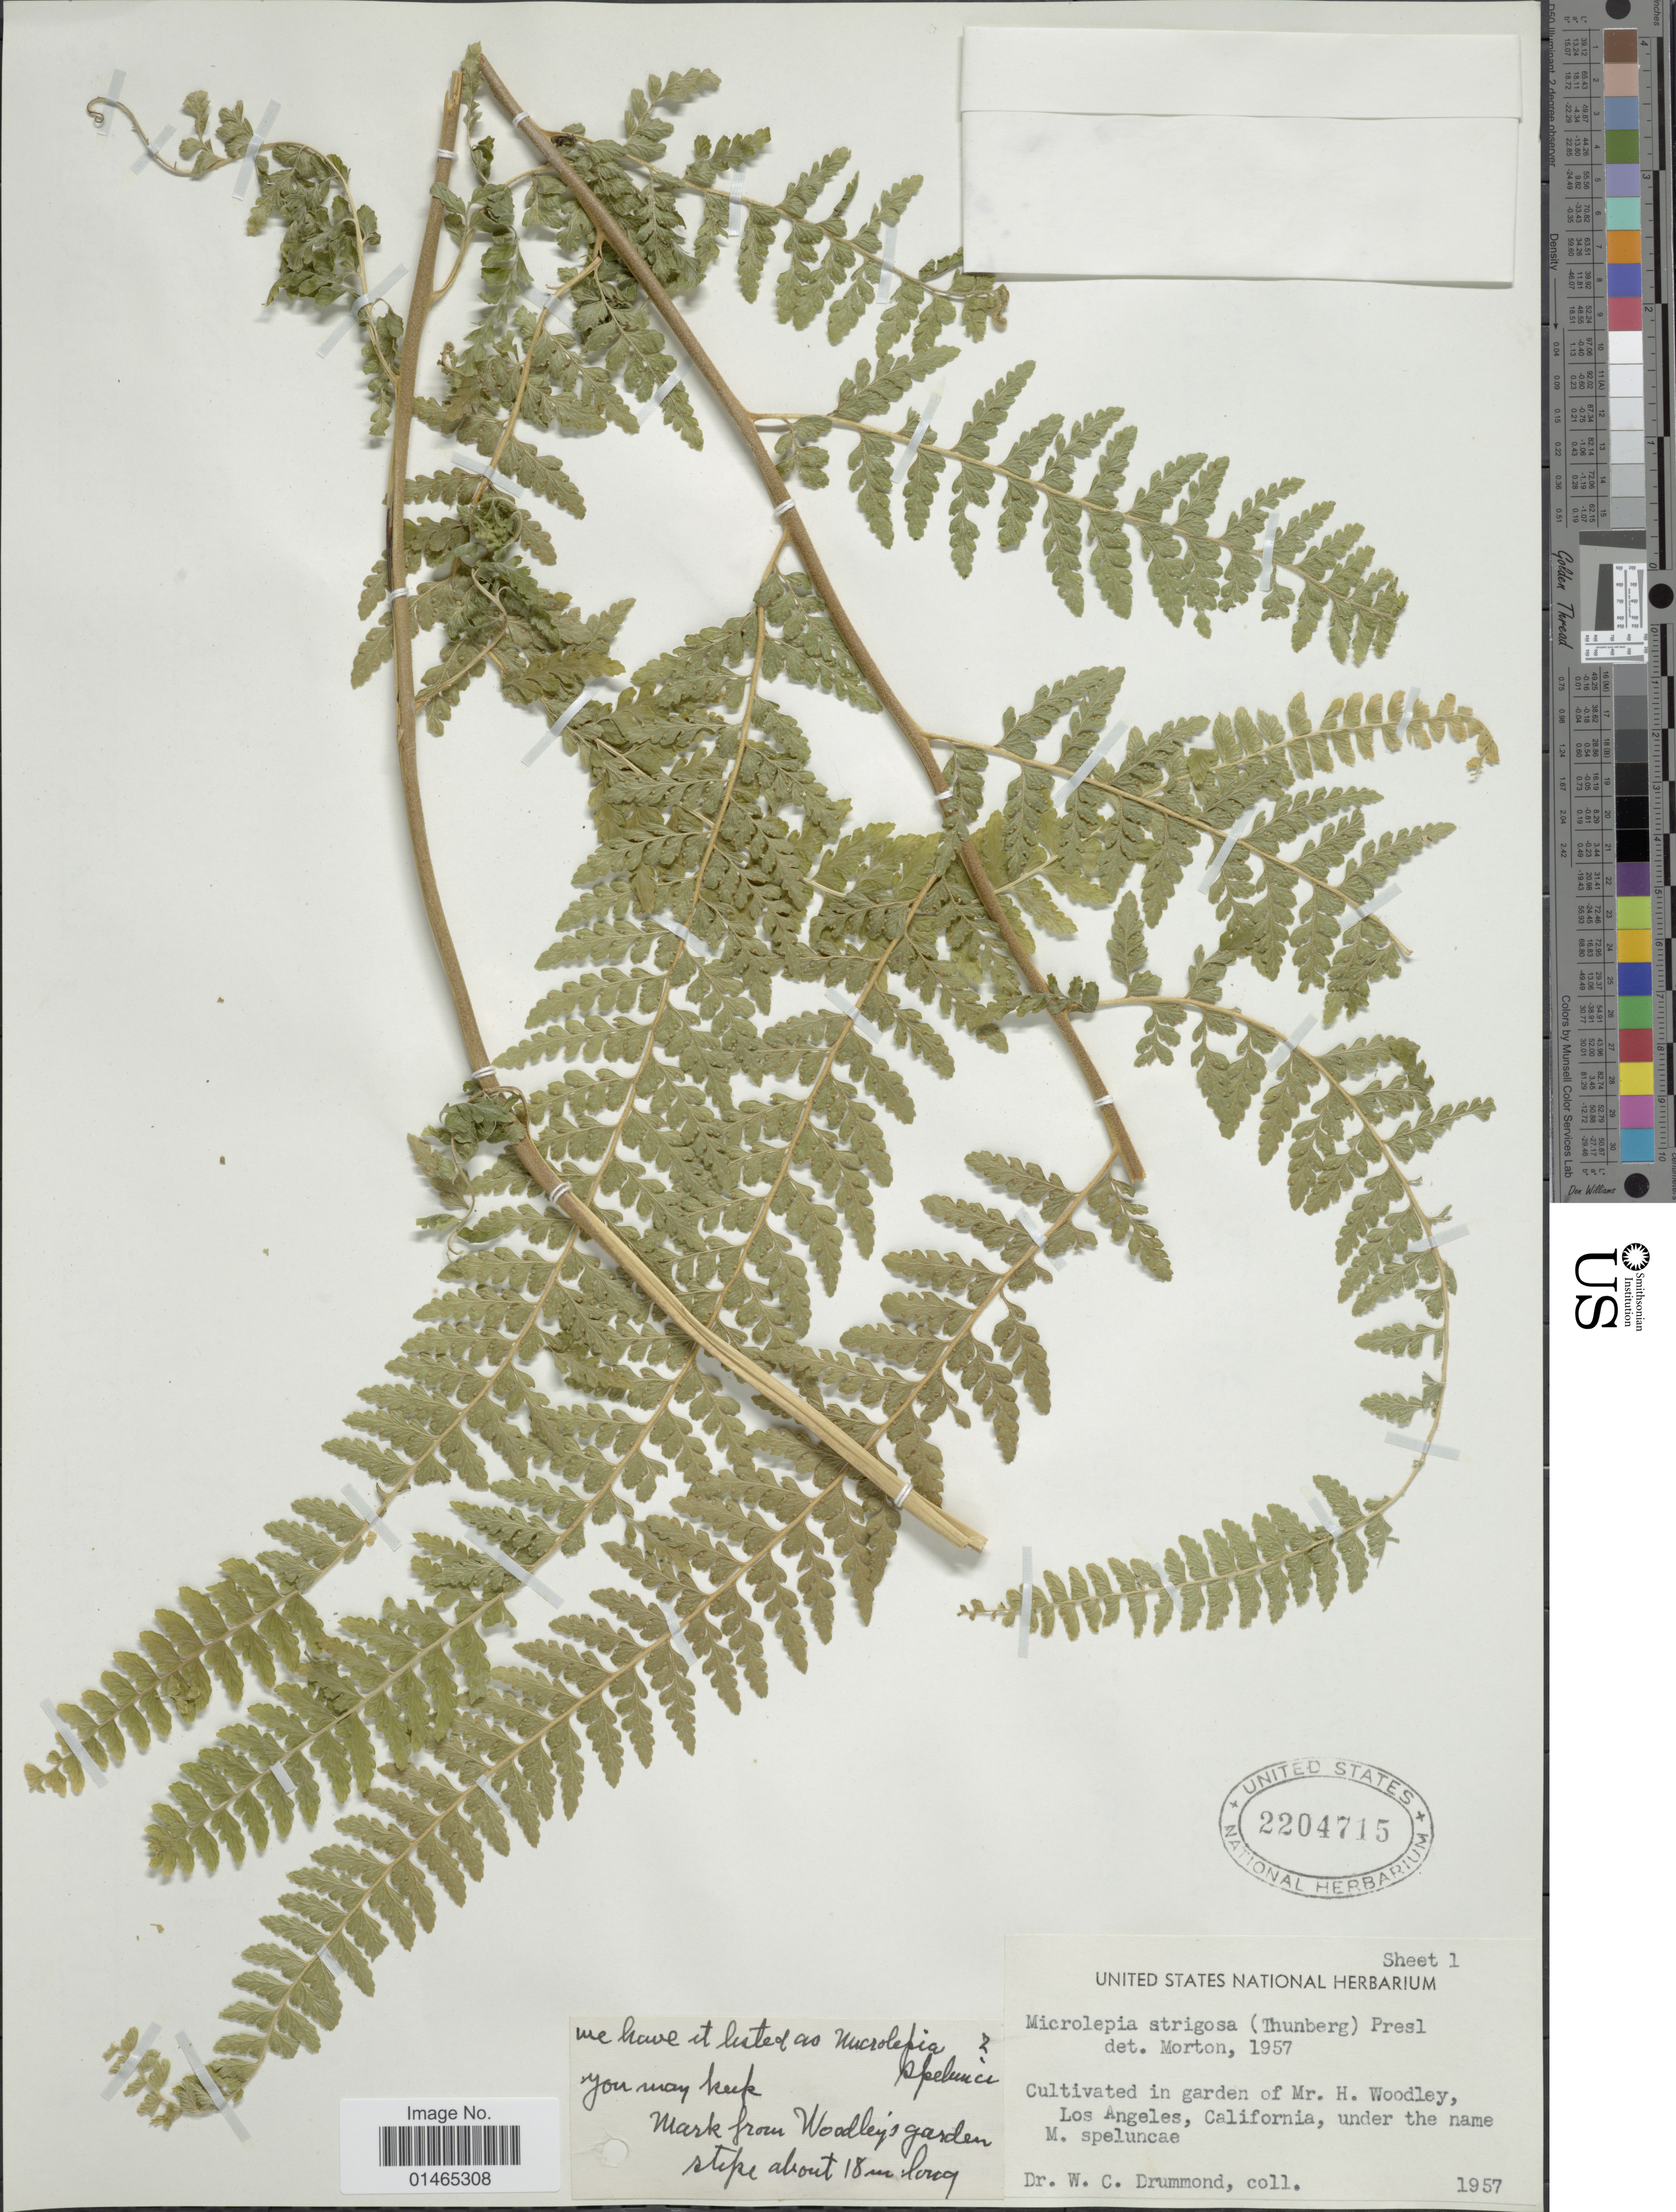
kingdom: Plantae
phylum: Tracheophyta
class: Polypodiopsida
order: Polypodiales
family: Dennstaedtiaceae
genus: Microlepia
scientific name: Microlepia substrigosa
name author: Tagawa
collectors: W. Drummond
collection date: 1957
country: United States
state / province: California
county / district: Los Angeles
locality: In garden of Mr. H. Woodley, Los Angeles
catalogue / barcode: US 2204715